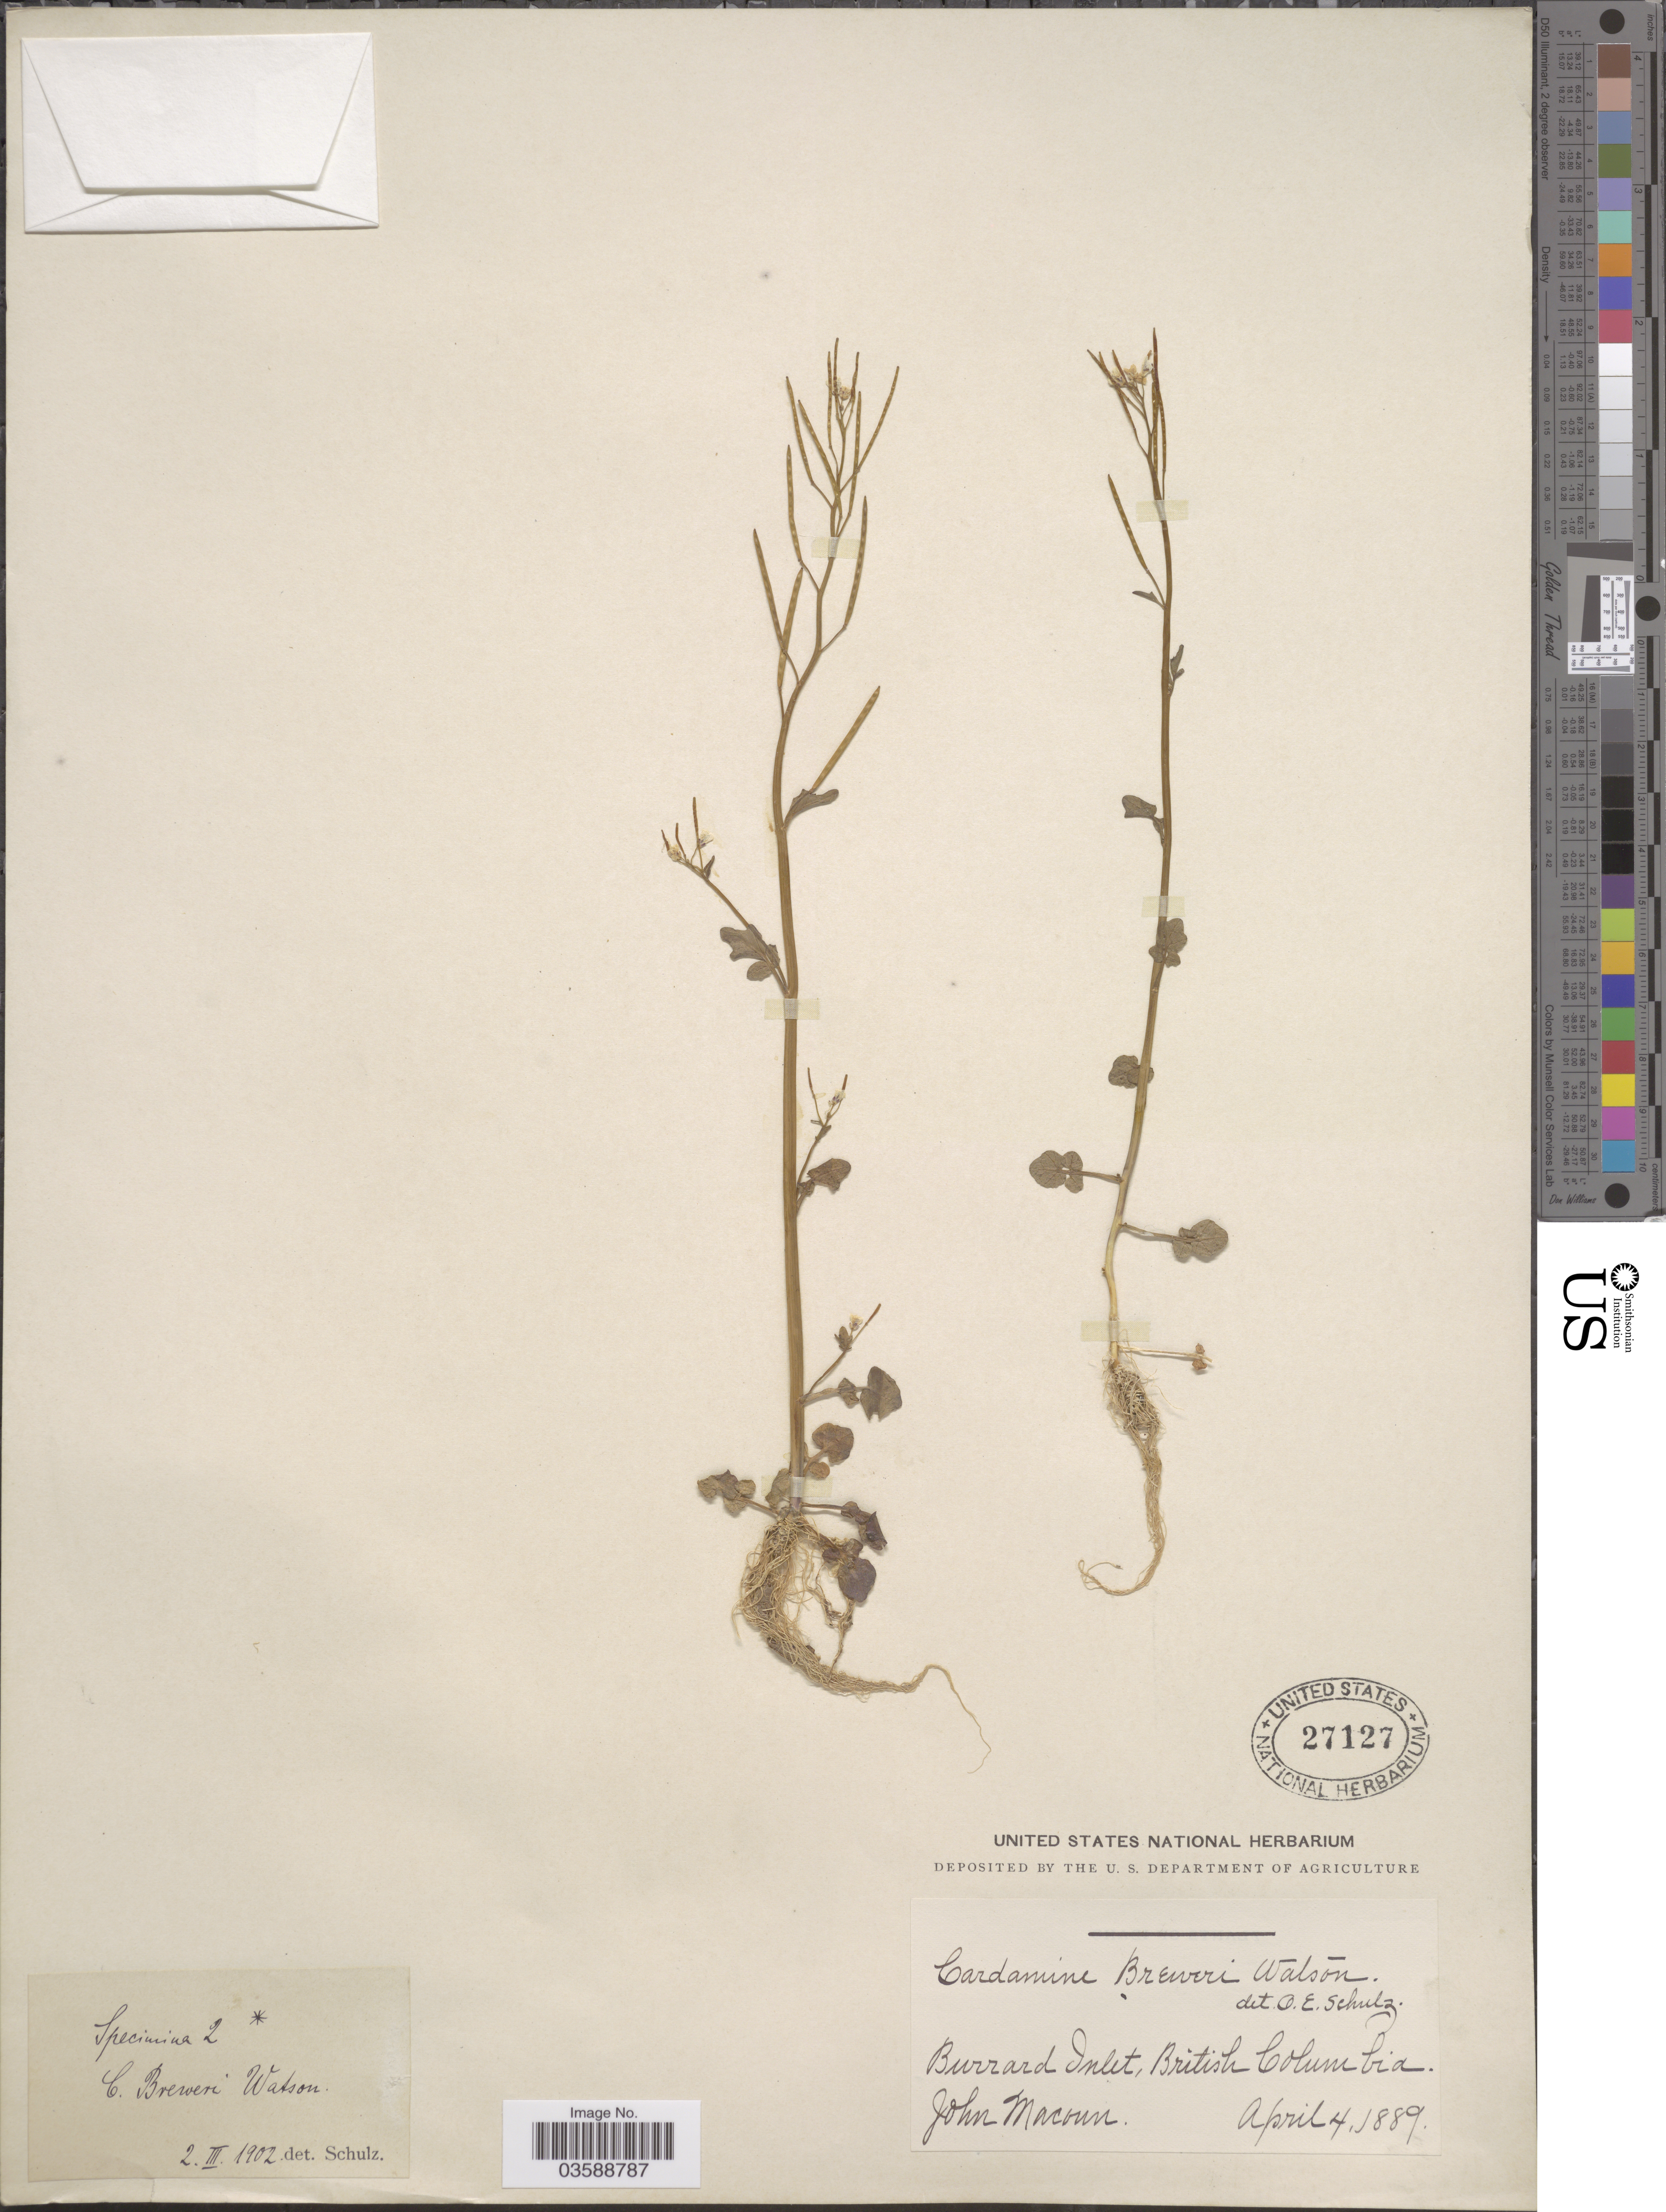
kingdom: Plantae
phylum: Tracheophyta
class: Magnoliopsida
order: Brassicales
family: Brassicaceae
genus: Cardamine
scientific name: Cardamine breweri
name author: S. Watson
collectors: J. Macoun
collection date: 1889-04-04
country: Canada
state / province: British Columbia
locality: Burrard Inlet.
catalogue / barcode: US 27127